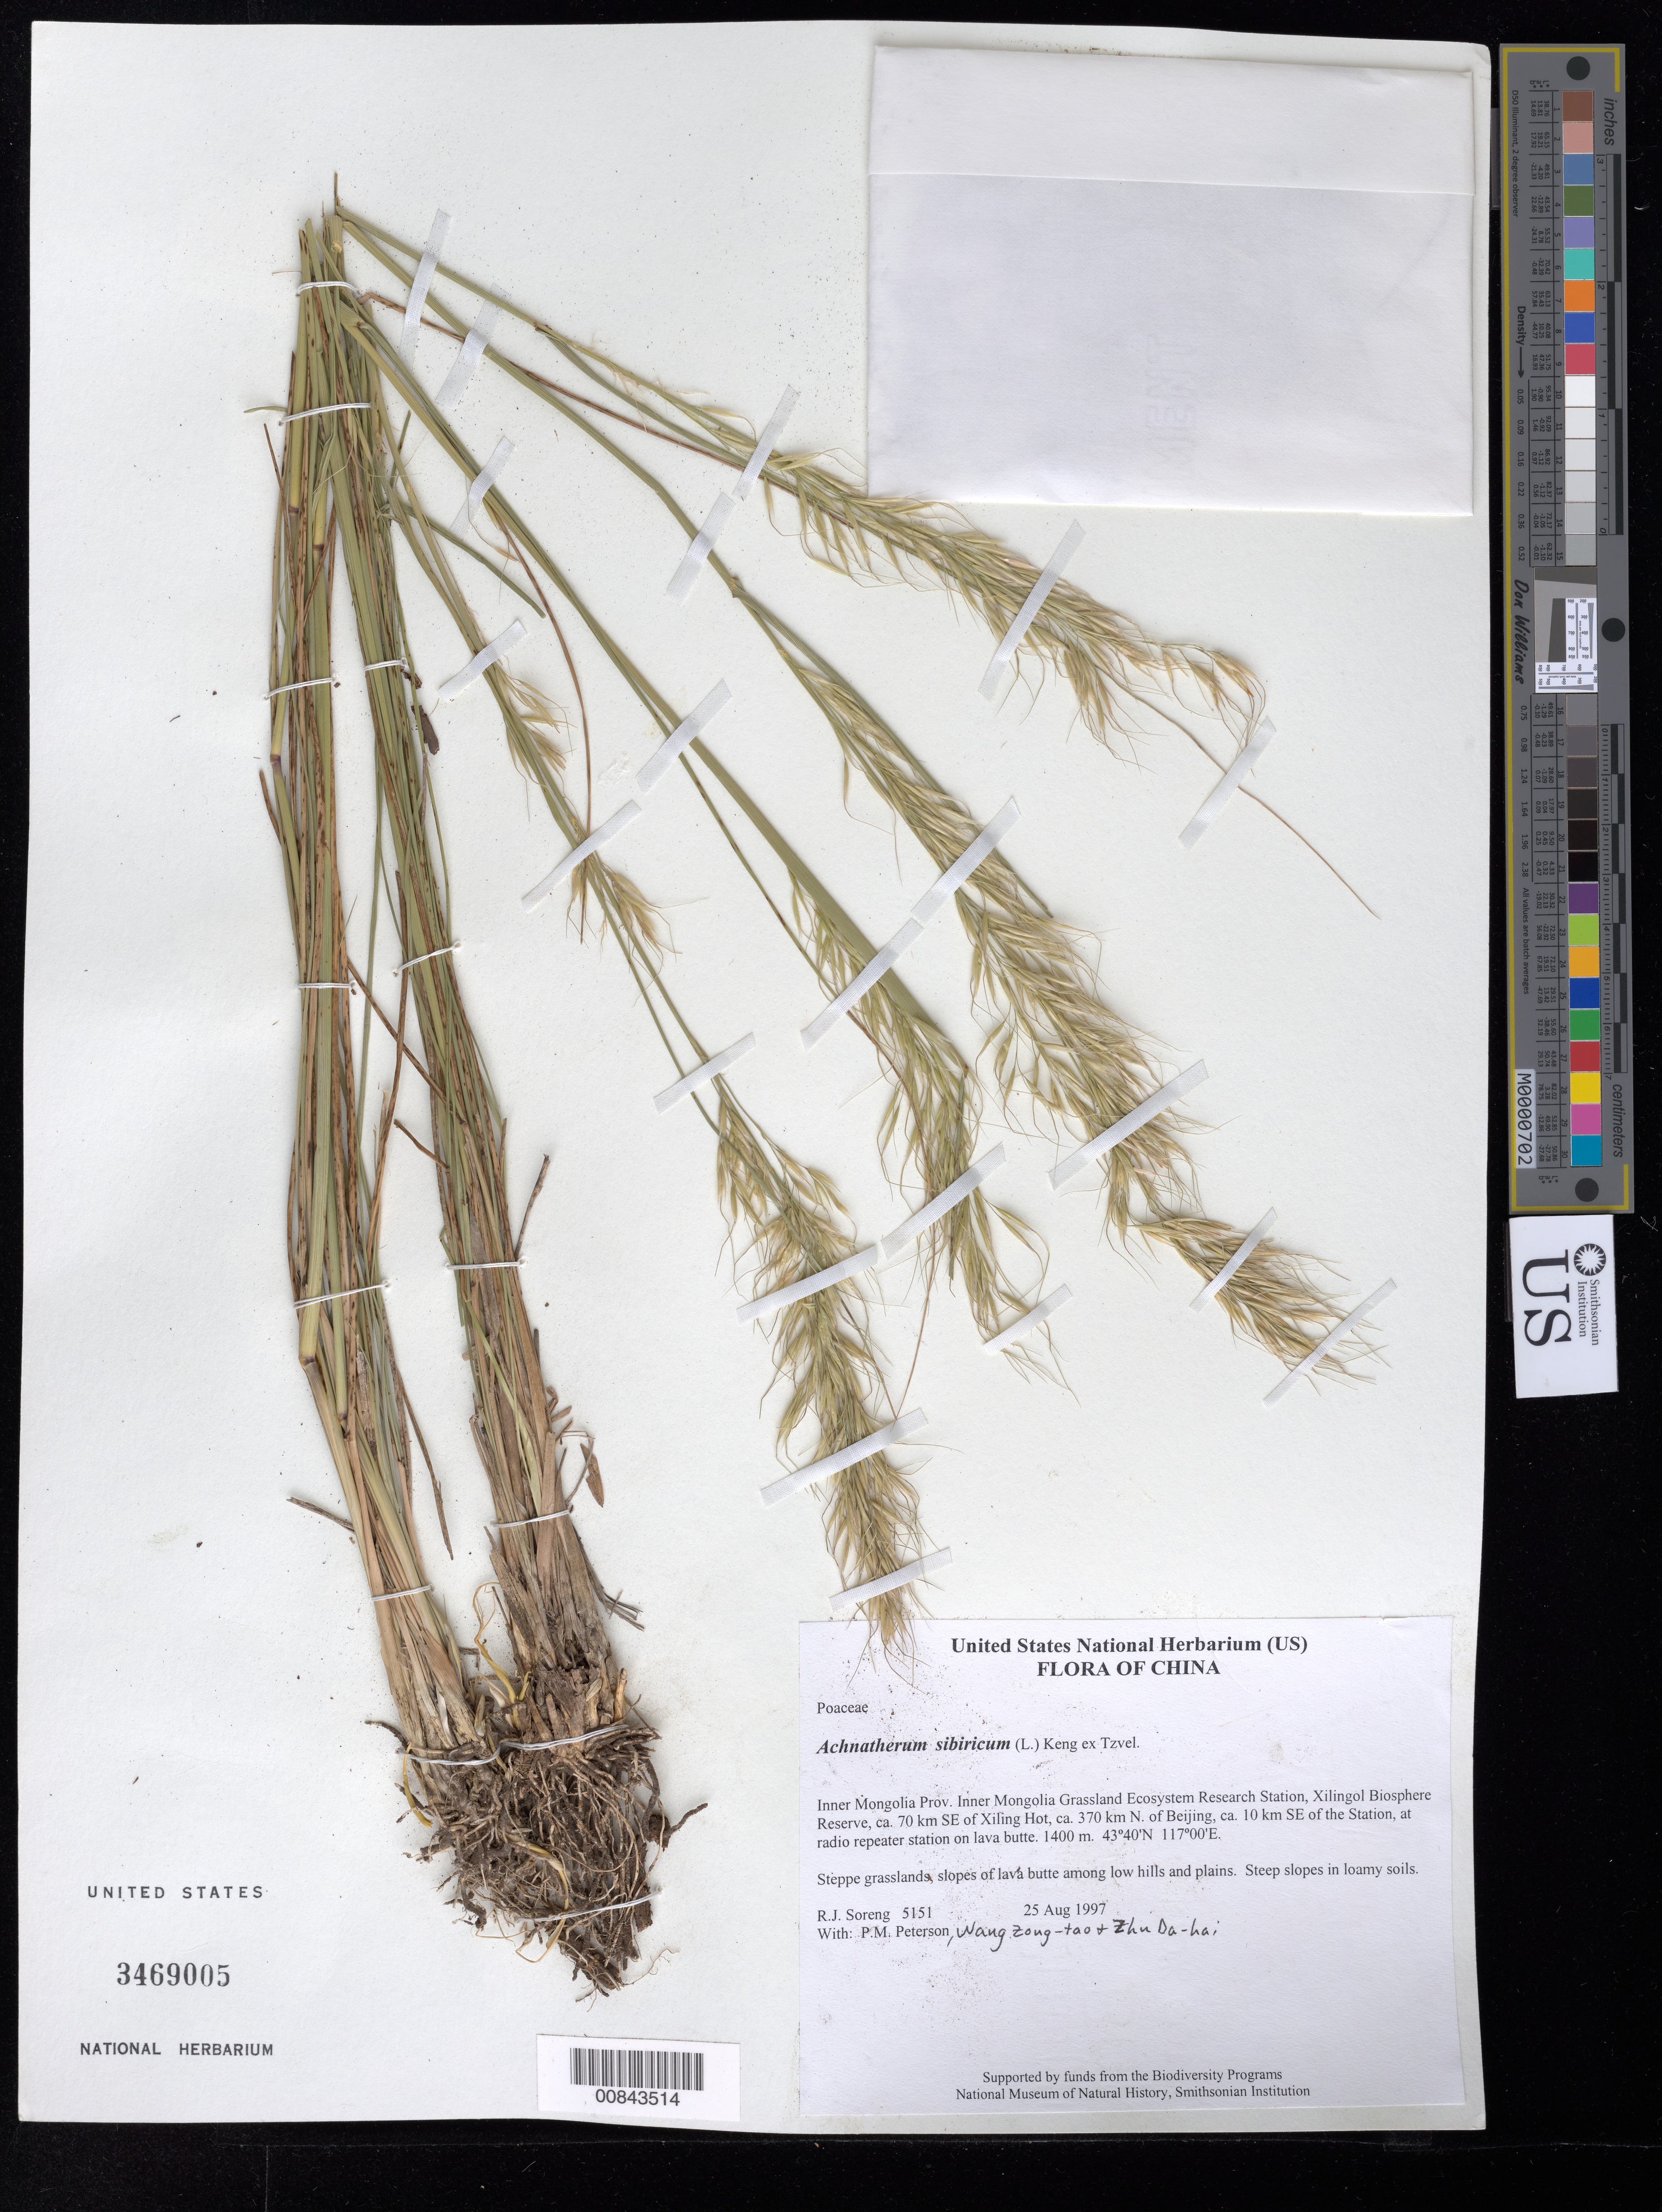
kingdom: Plantae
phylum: Tracheophyta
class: Liliopsida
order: Poales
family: Poaceae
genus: Achnatherum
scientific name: Achnatherum sibiricum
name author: (L.) Keng ex Tzvelev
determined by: Soreng, Robert J., Research Associate (BOT), Smithsonian Institution - National Museum of Natural History (UNITED STATES)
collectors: R. J. Soreng, P. M. Peterson & Zhu Da-hai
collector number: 5151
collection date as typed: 25 Aug 1997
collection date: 1997-08-25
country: China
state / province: Nei Monggol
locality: Inner Mongolia Grassland Ecosystem Research Station, Xilingol Biosphere Reserve, ca. 70 km SE of Xiling Hot, ca. 370 km N. of Beijing, ca. 10 km SE of the Station, at radio repeater station on lava butte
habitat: Steppe grasslands, slopes of lava butte among low hills and plains. Steep slopes in loamy soils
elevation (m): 1400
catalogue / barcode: US 3469005